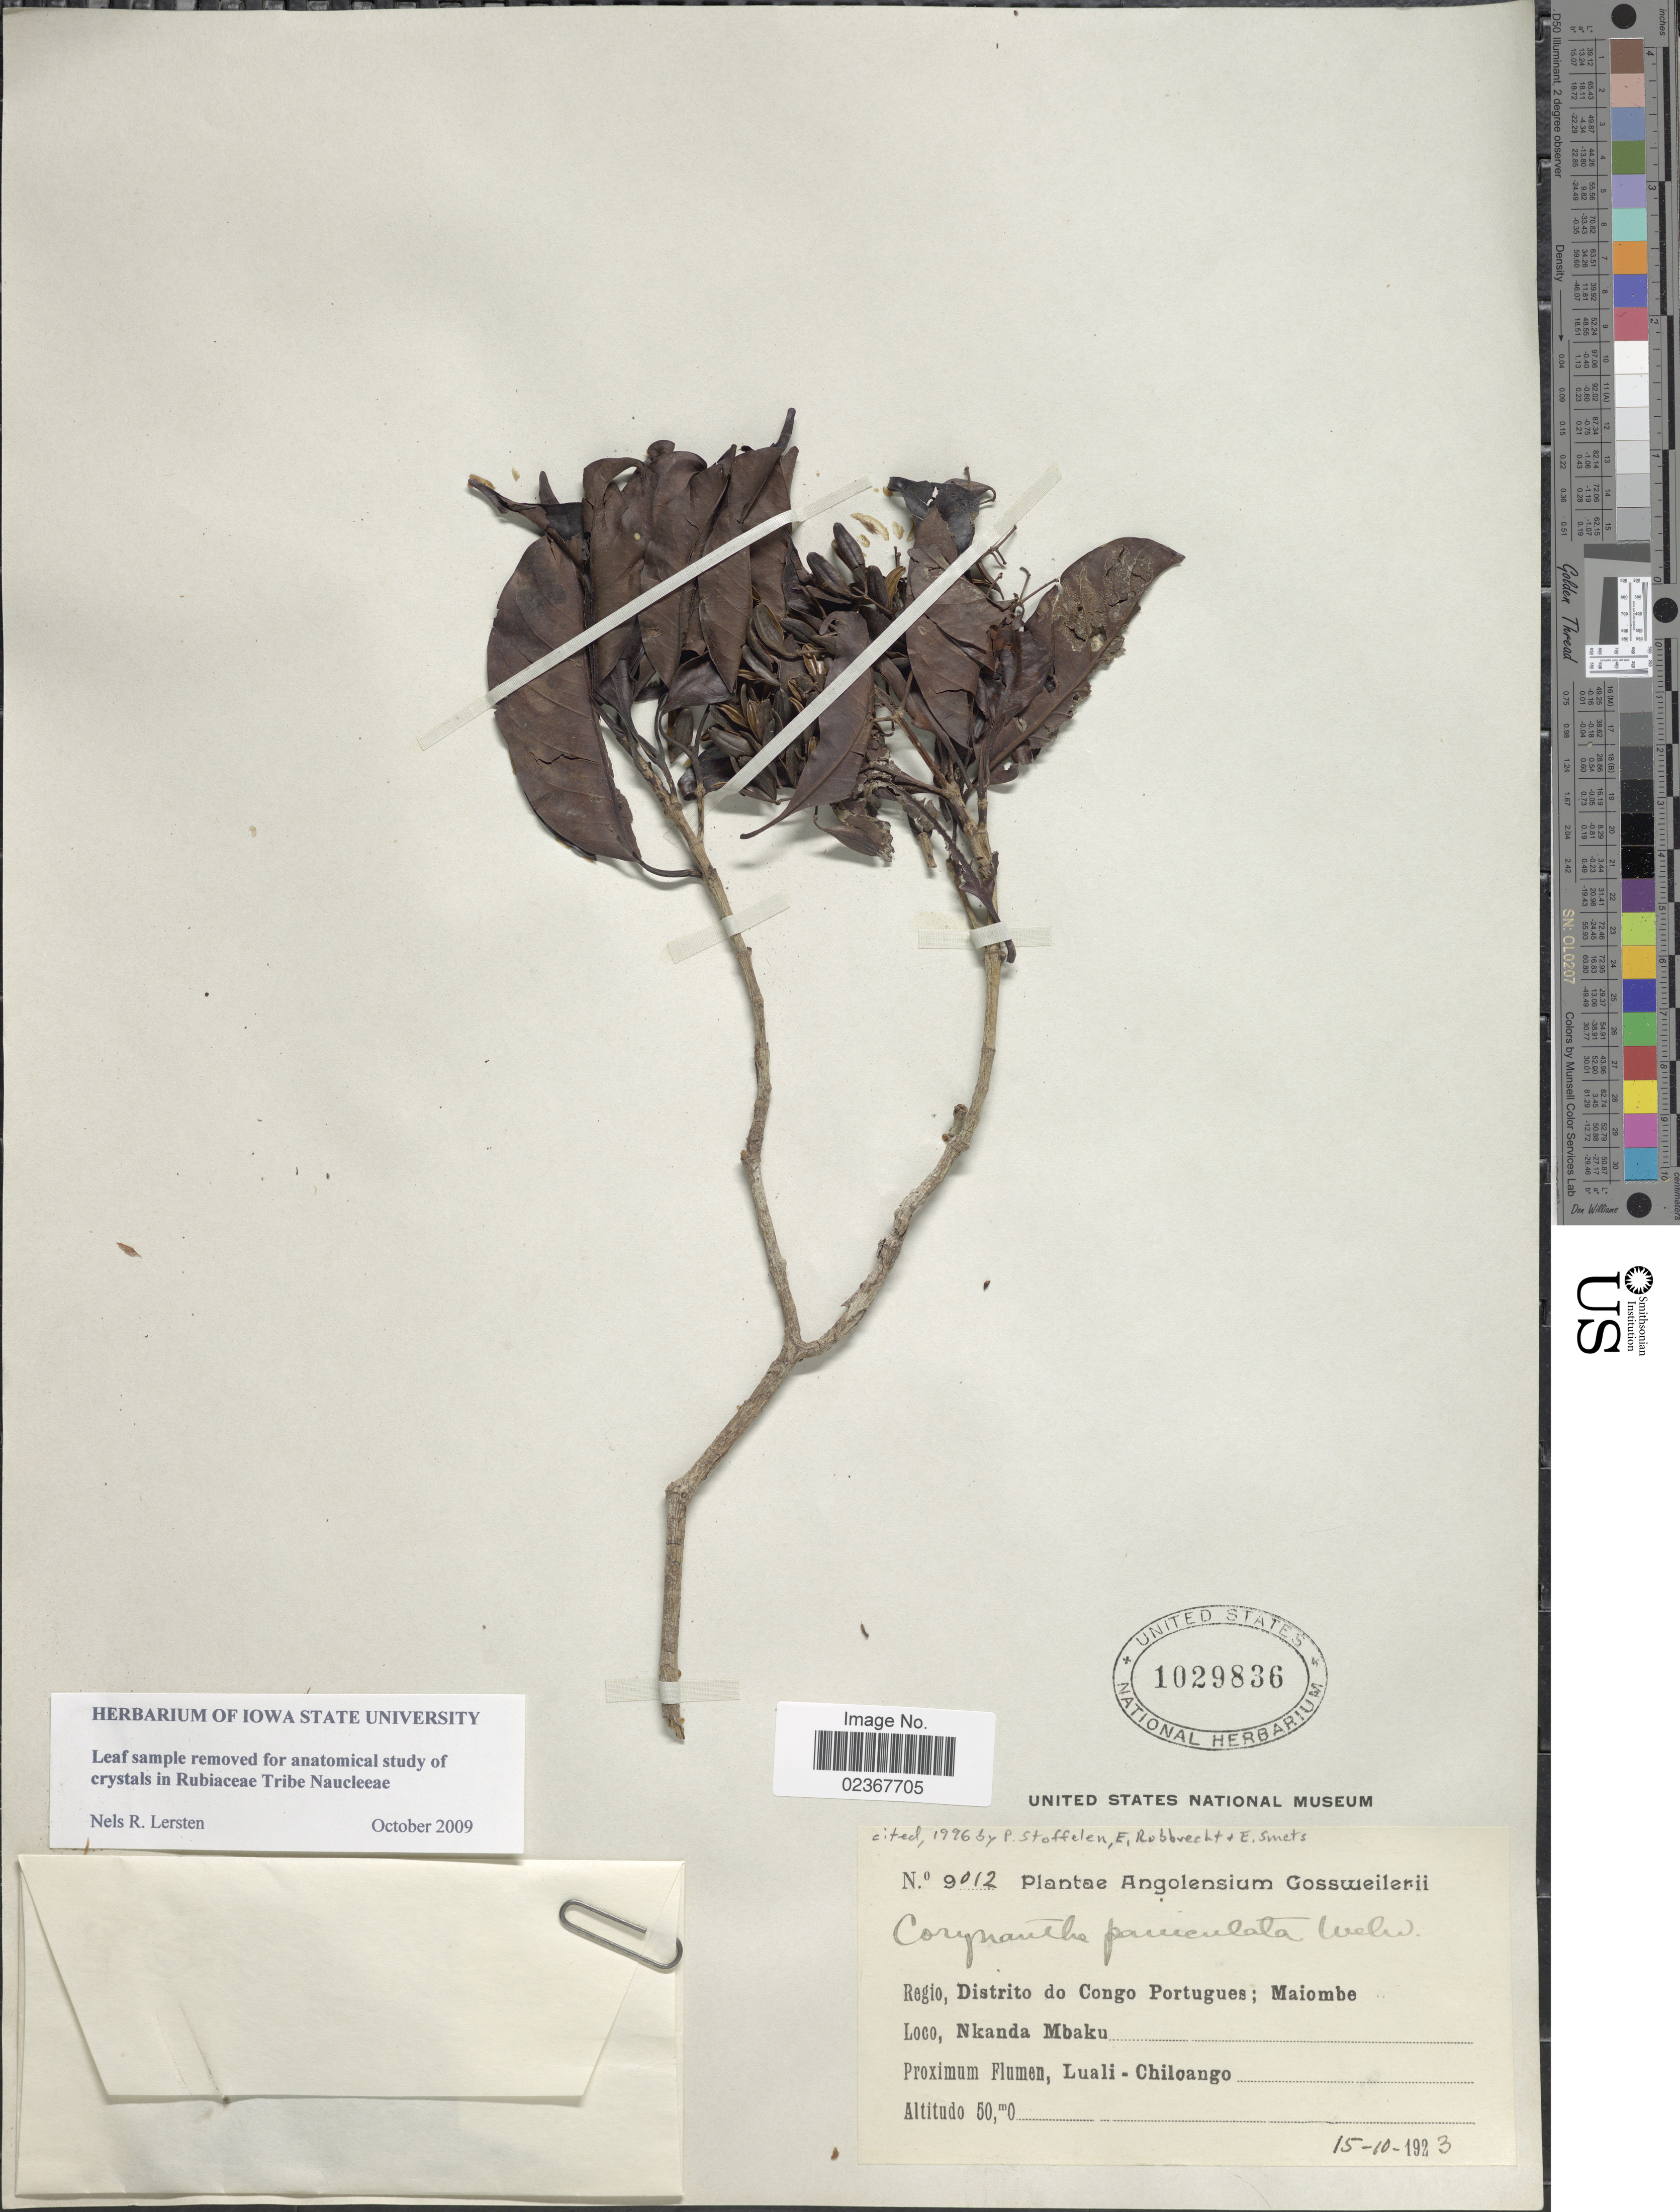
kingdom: Plantae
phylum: Tracheophyta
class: Magnoliopsida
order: Gentianales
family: Rubiaceae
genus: Corynanthe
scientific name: Corynanthe paniculata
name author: Welw.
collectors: -. Gossweiler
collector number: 9012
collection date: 1923-10-15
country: Angola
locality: Regio, Distrito do Congo Portugues; Maiombe, Loco, Nkanda Mbaku, Proximum Flumen, Luali - Chiloango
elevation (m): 50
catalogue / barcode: US 1029836